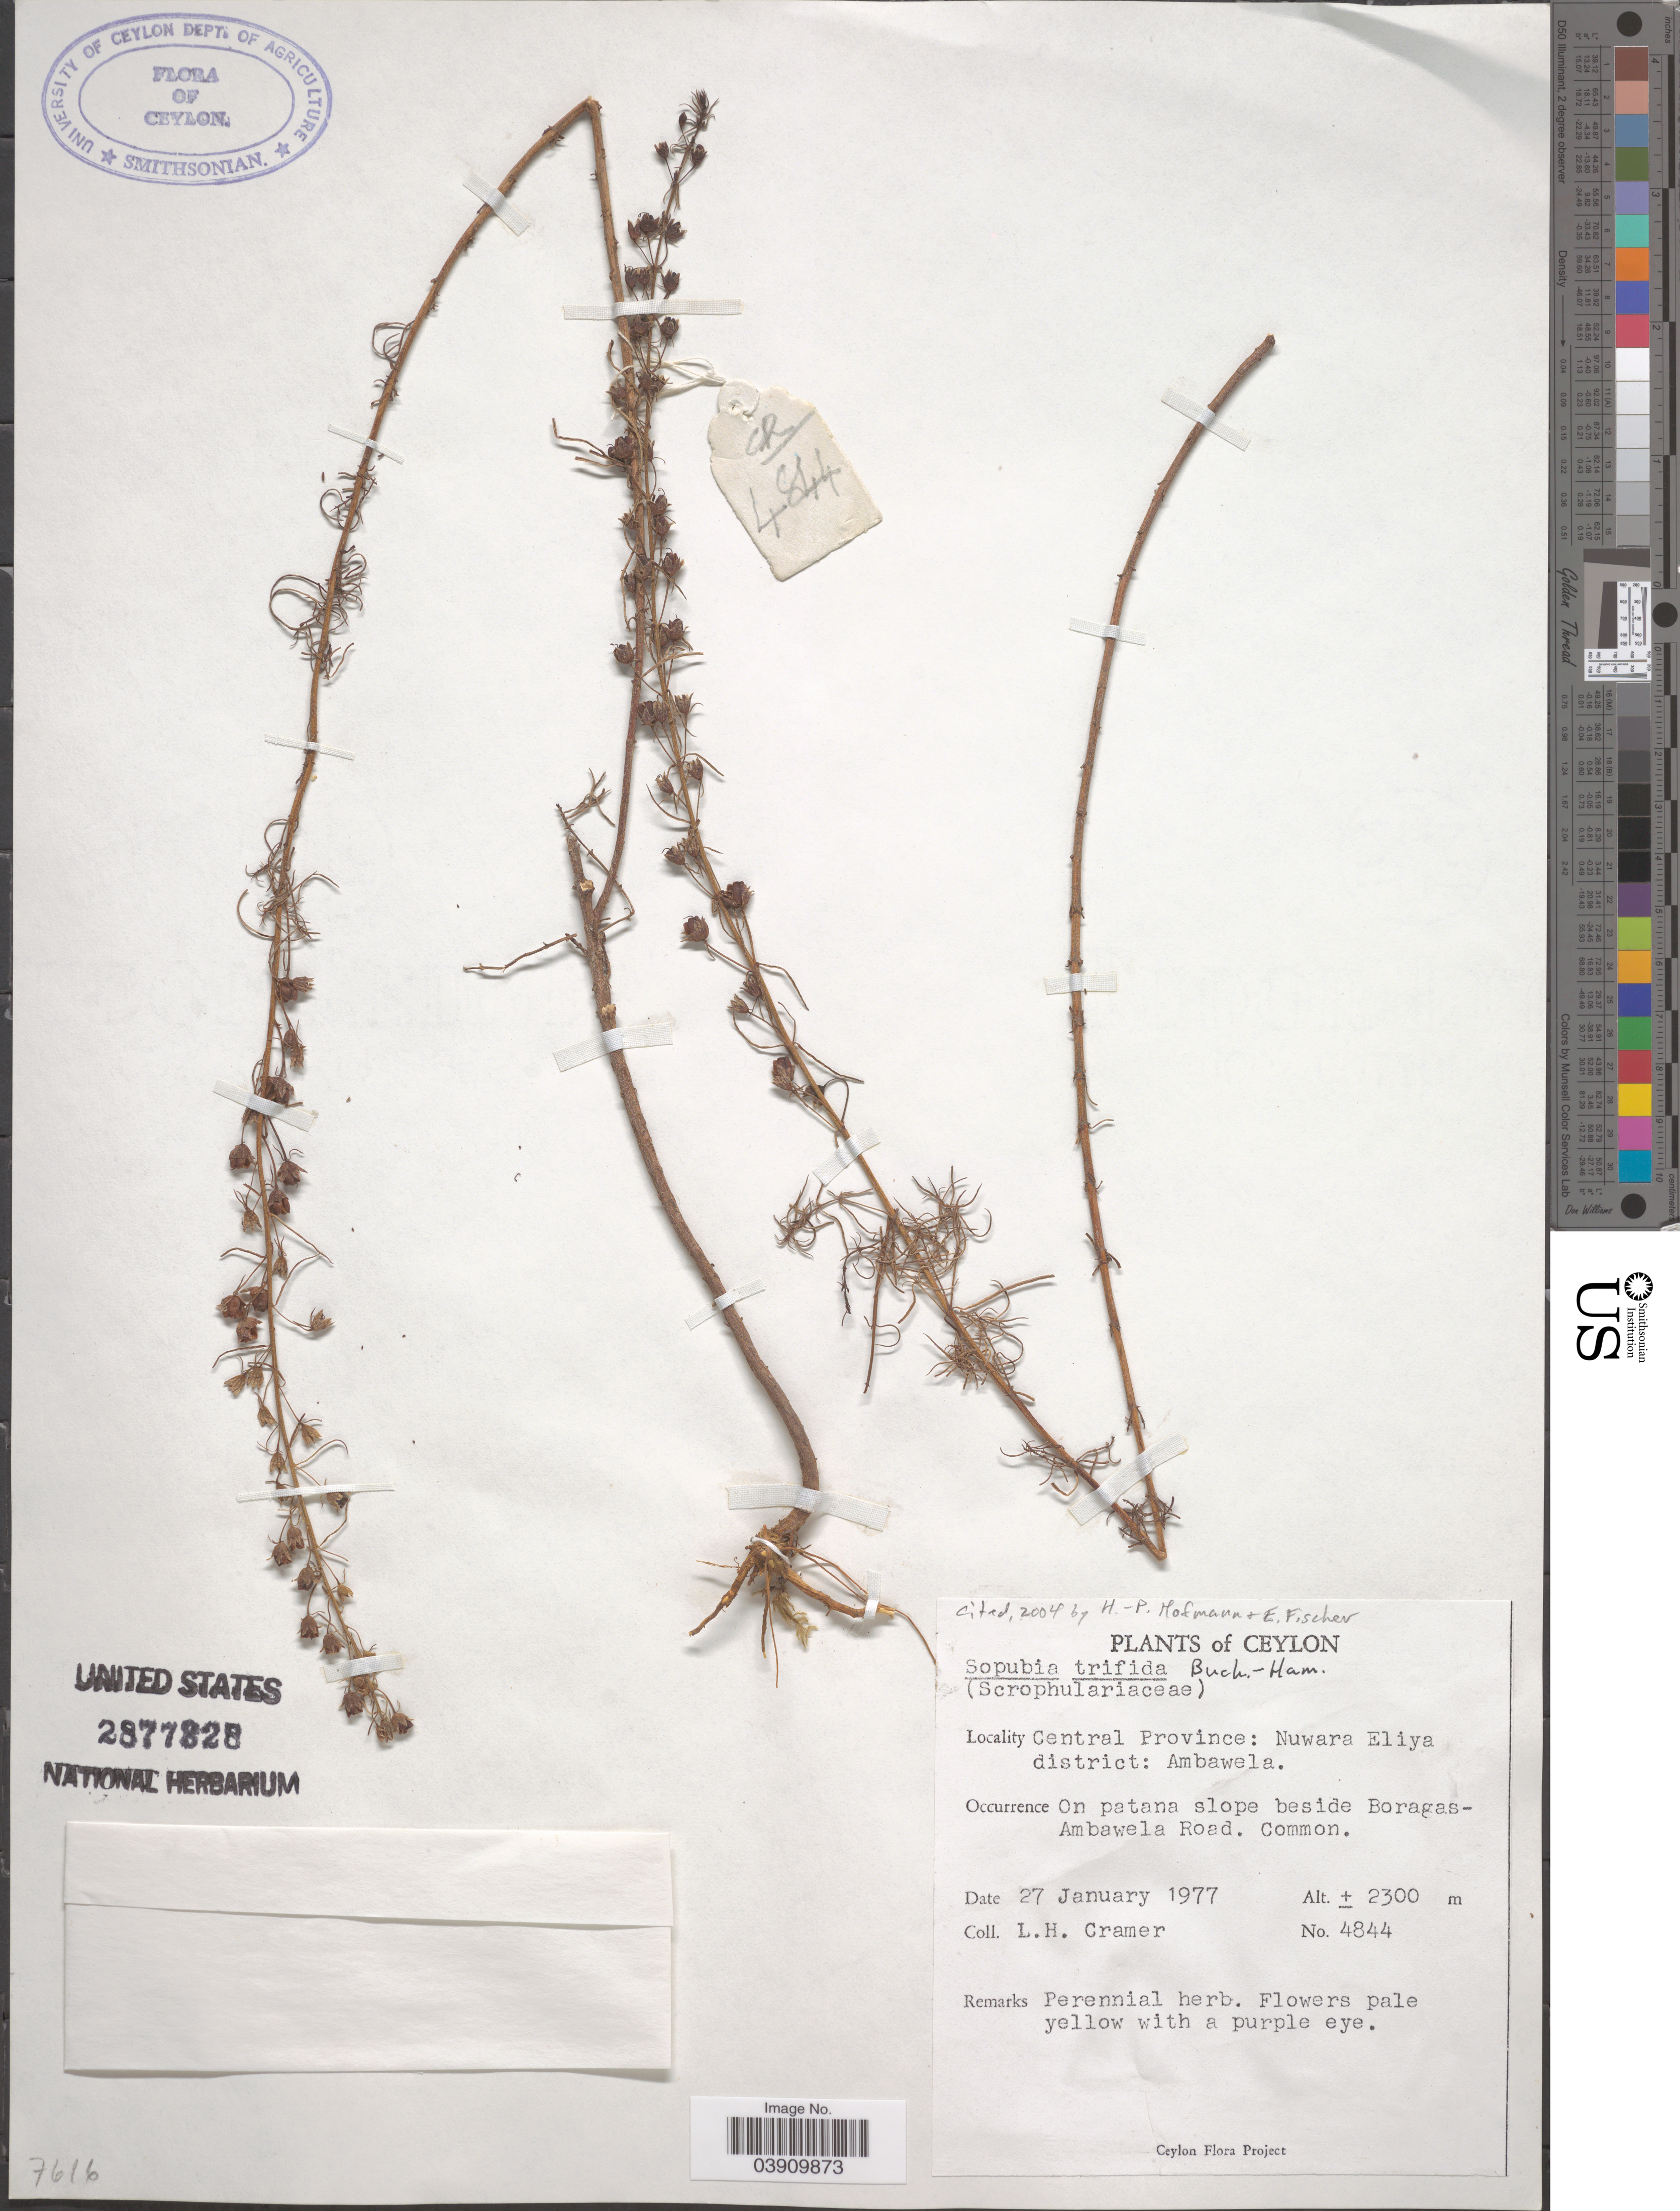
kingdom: Plantae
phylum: Tracheophyta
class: Magnoliopsida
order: Lamiales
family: Orobanchaceae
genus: Sopubia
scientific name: Sopubia trifida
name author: Buch.-Ham. ex D. Don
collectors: L. H. Cramer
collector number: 4844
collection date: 1977-01-27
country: Sri Lanka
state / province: Central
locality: Ceylon. Nuwara Eliya district: Ambawela. On patana slope beside Boragas-Ambawela Road.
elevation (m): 2300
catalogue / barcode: US 2877828